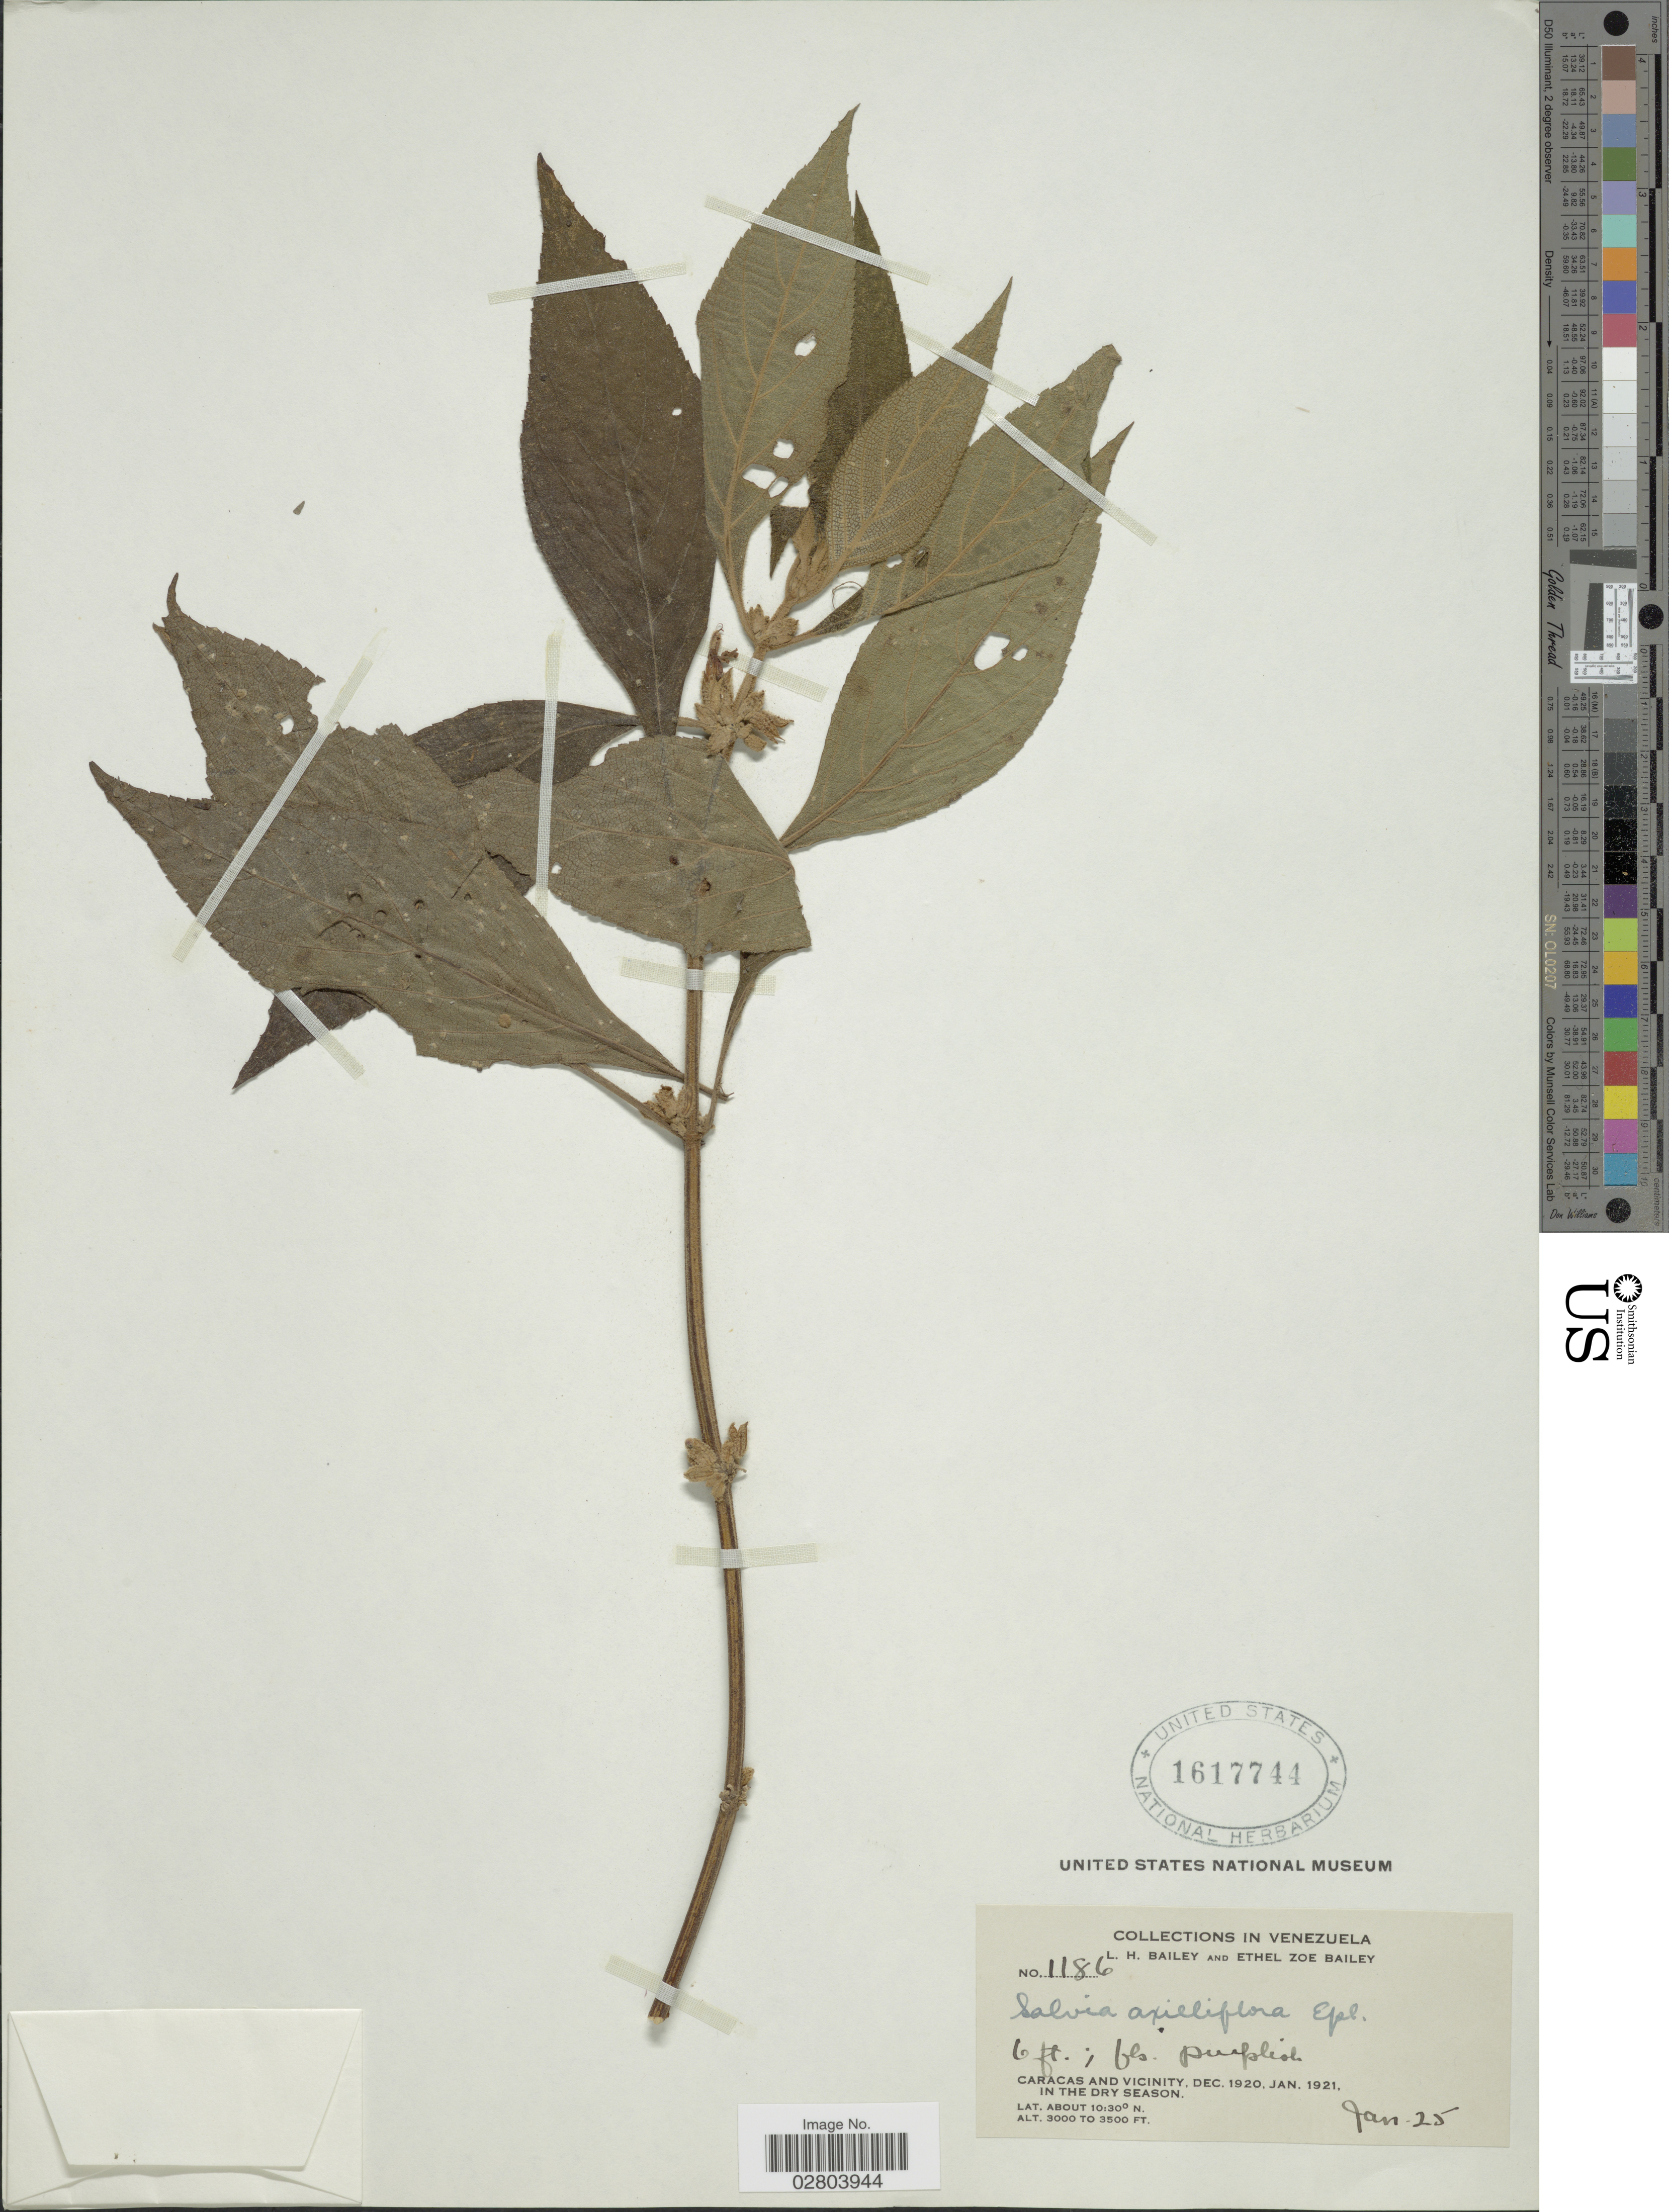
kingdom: Plantae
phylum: Tracheophyta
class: Magnoliopsida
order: Lamiales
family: Lamiaceae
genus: Salvia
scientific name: Salvia axilliflora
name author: Epling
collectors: L. H. Bailey & E. Z. Bailey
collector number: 1186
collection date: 1921-01-25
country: Venezuela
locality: Caracas and vicinity.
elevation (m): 914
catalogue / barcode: US 1617744